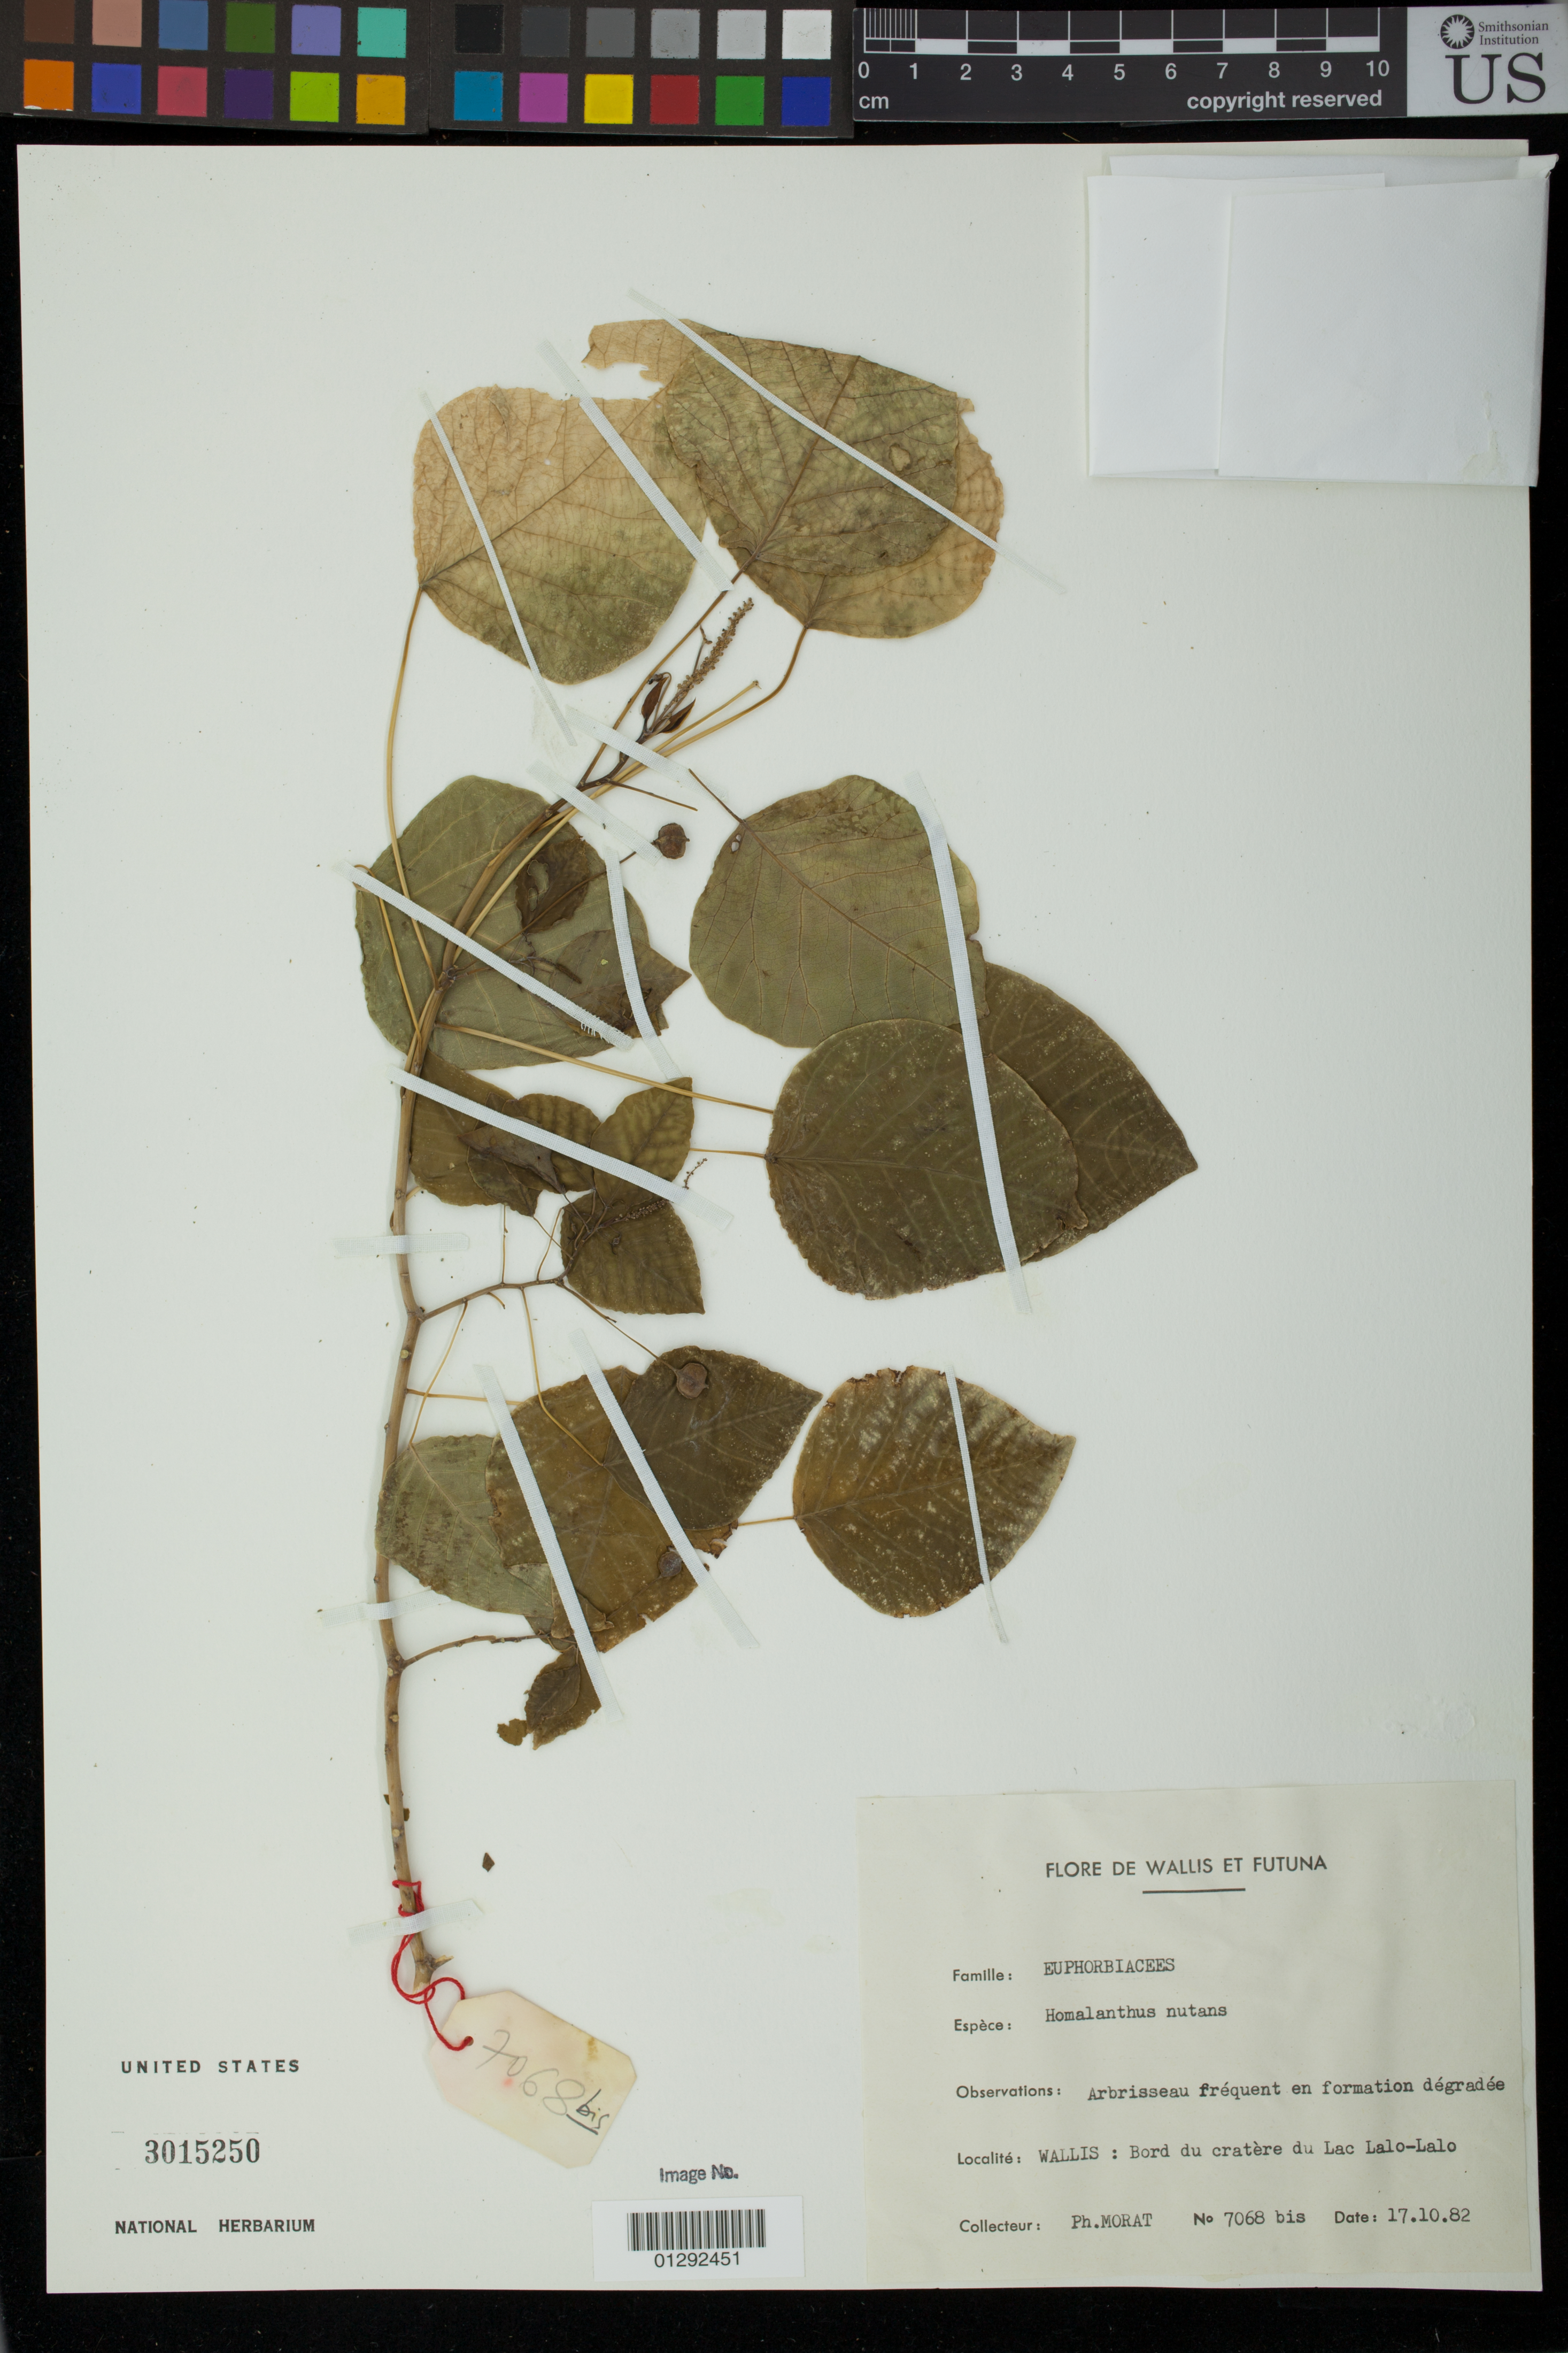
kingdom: Plantae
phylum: Tracheophyta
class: Magnoliopsida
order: Malpighiales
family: Euphorbiaceae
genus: Homalanthus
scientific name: Homalanthus nutans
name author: (G. Forst.) Guill.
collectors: P. Morat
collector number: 7068 bis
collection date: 1982-10-17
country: Wallis and Futuna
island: Wallis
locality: Wallis: Bord du cratère du Lac Lalo-Lalo.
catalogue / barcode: US 3015250